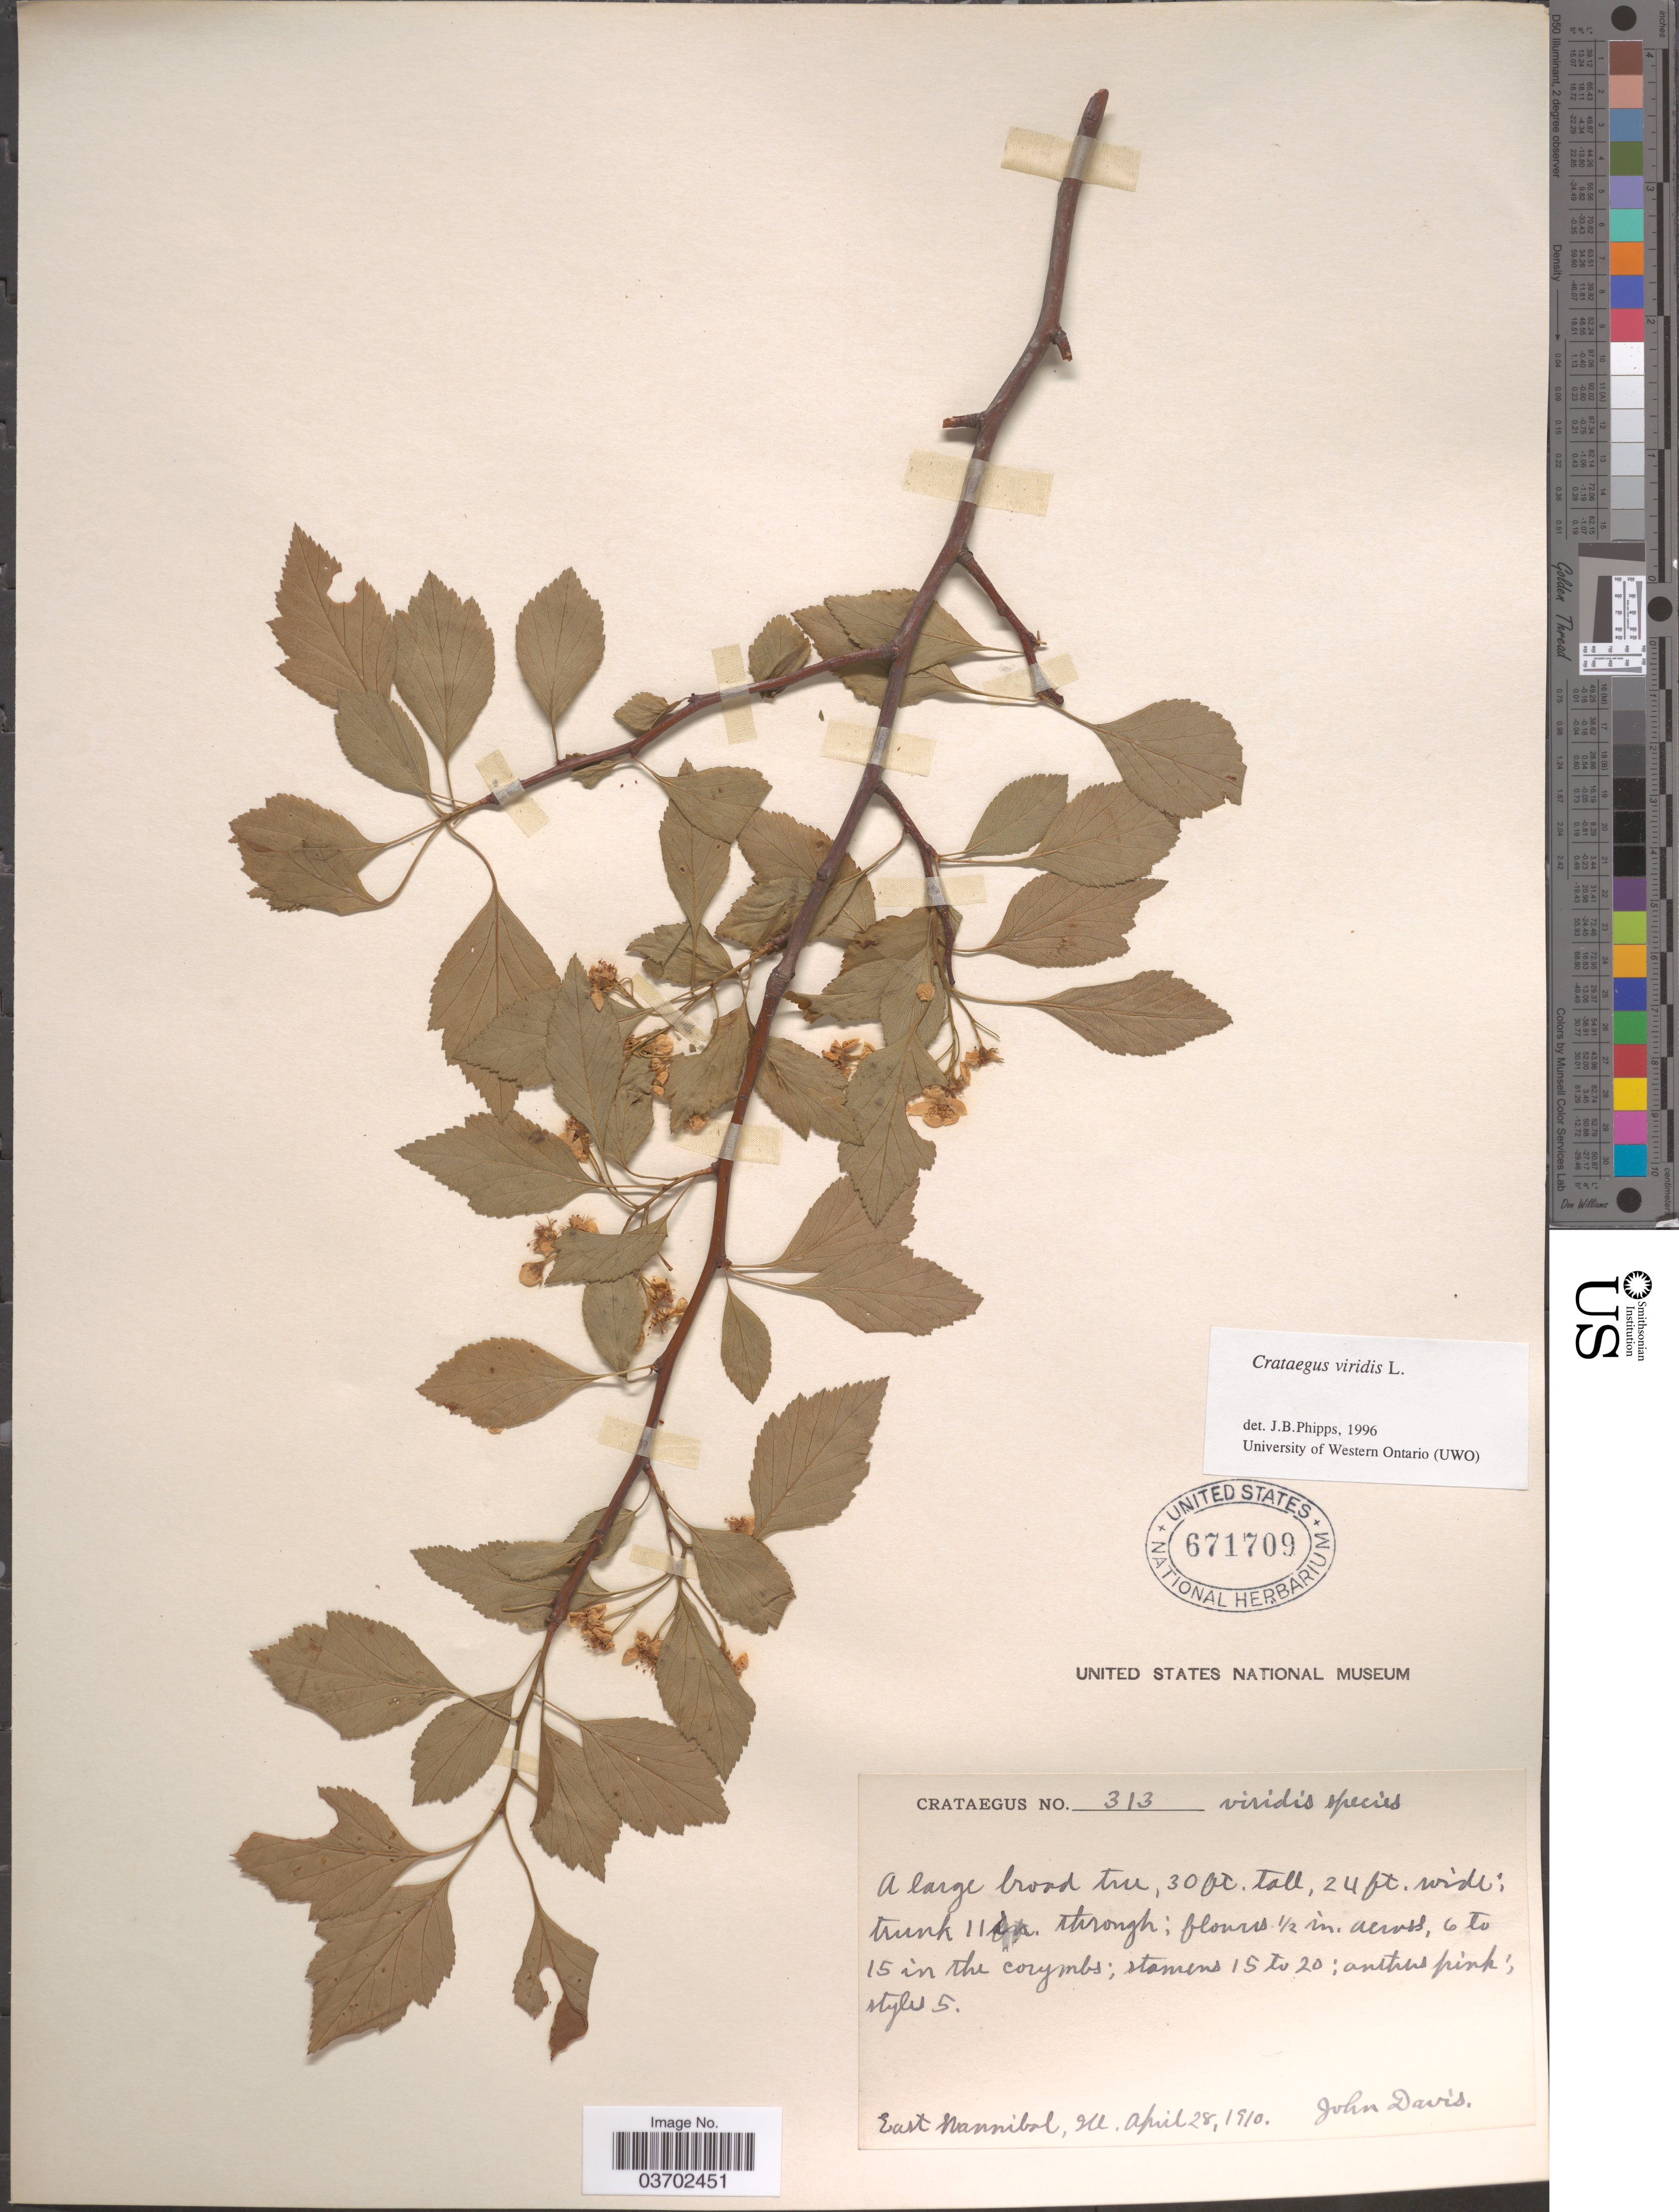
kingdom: Plantae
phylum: Tracheophyta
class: Magnoliopsida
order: Rosales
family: Rosaceae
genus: Crataegus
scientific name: Crataegus viridis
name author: L.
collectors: J. Davis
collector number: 313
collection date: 1910-04-28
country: United States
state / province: Illinois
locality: East Hannibal.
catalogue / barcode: US 671709